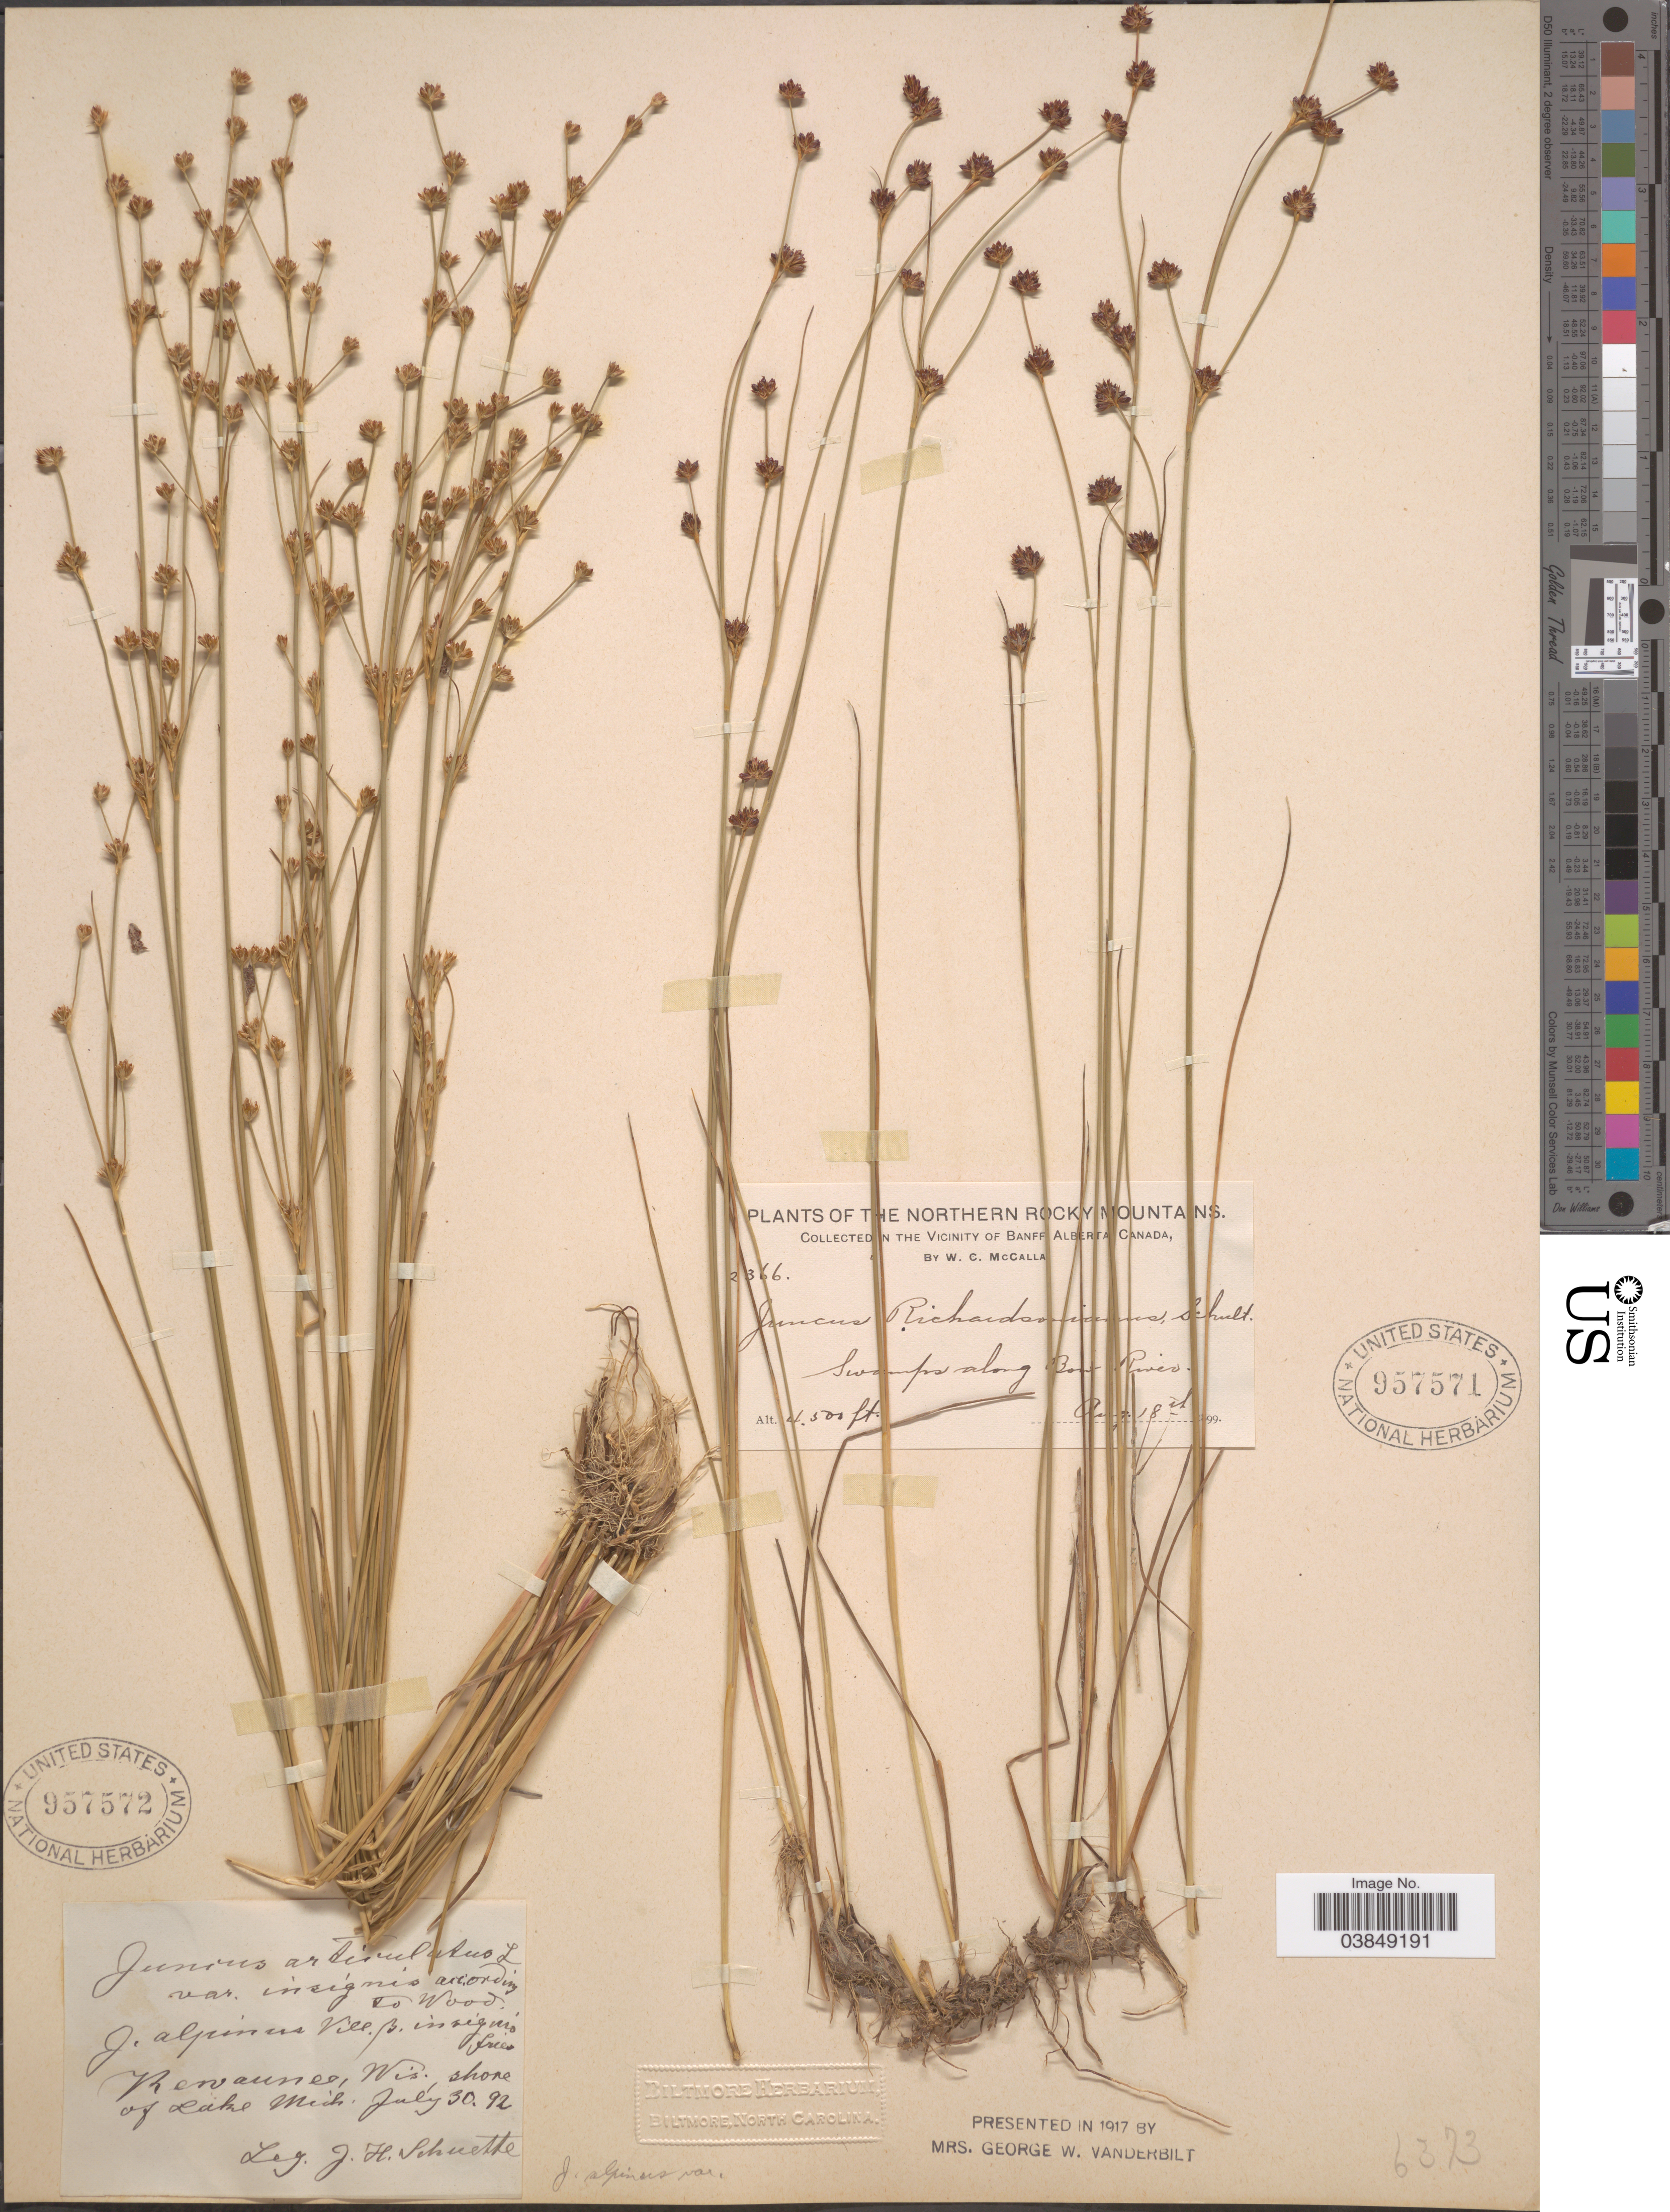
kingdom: Plantae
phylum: Tracheophyta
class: Liliopsida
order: Poales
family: Juncaceae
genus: Juncus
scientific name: Juncus alpinus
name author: Vill.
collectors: J. H. Schuette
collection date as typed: Transcribed d/m/y: 30/7/92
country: United States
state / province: Wisconsin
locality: Kewaunee, shore of Lake Mich.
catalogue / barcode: US 957572